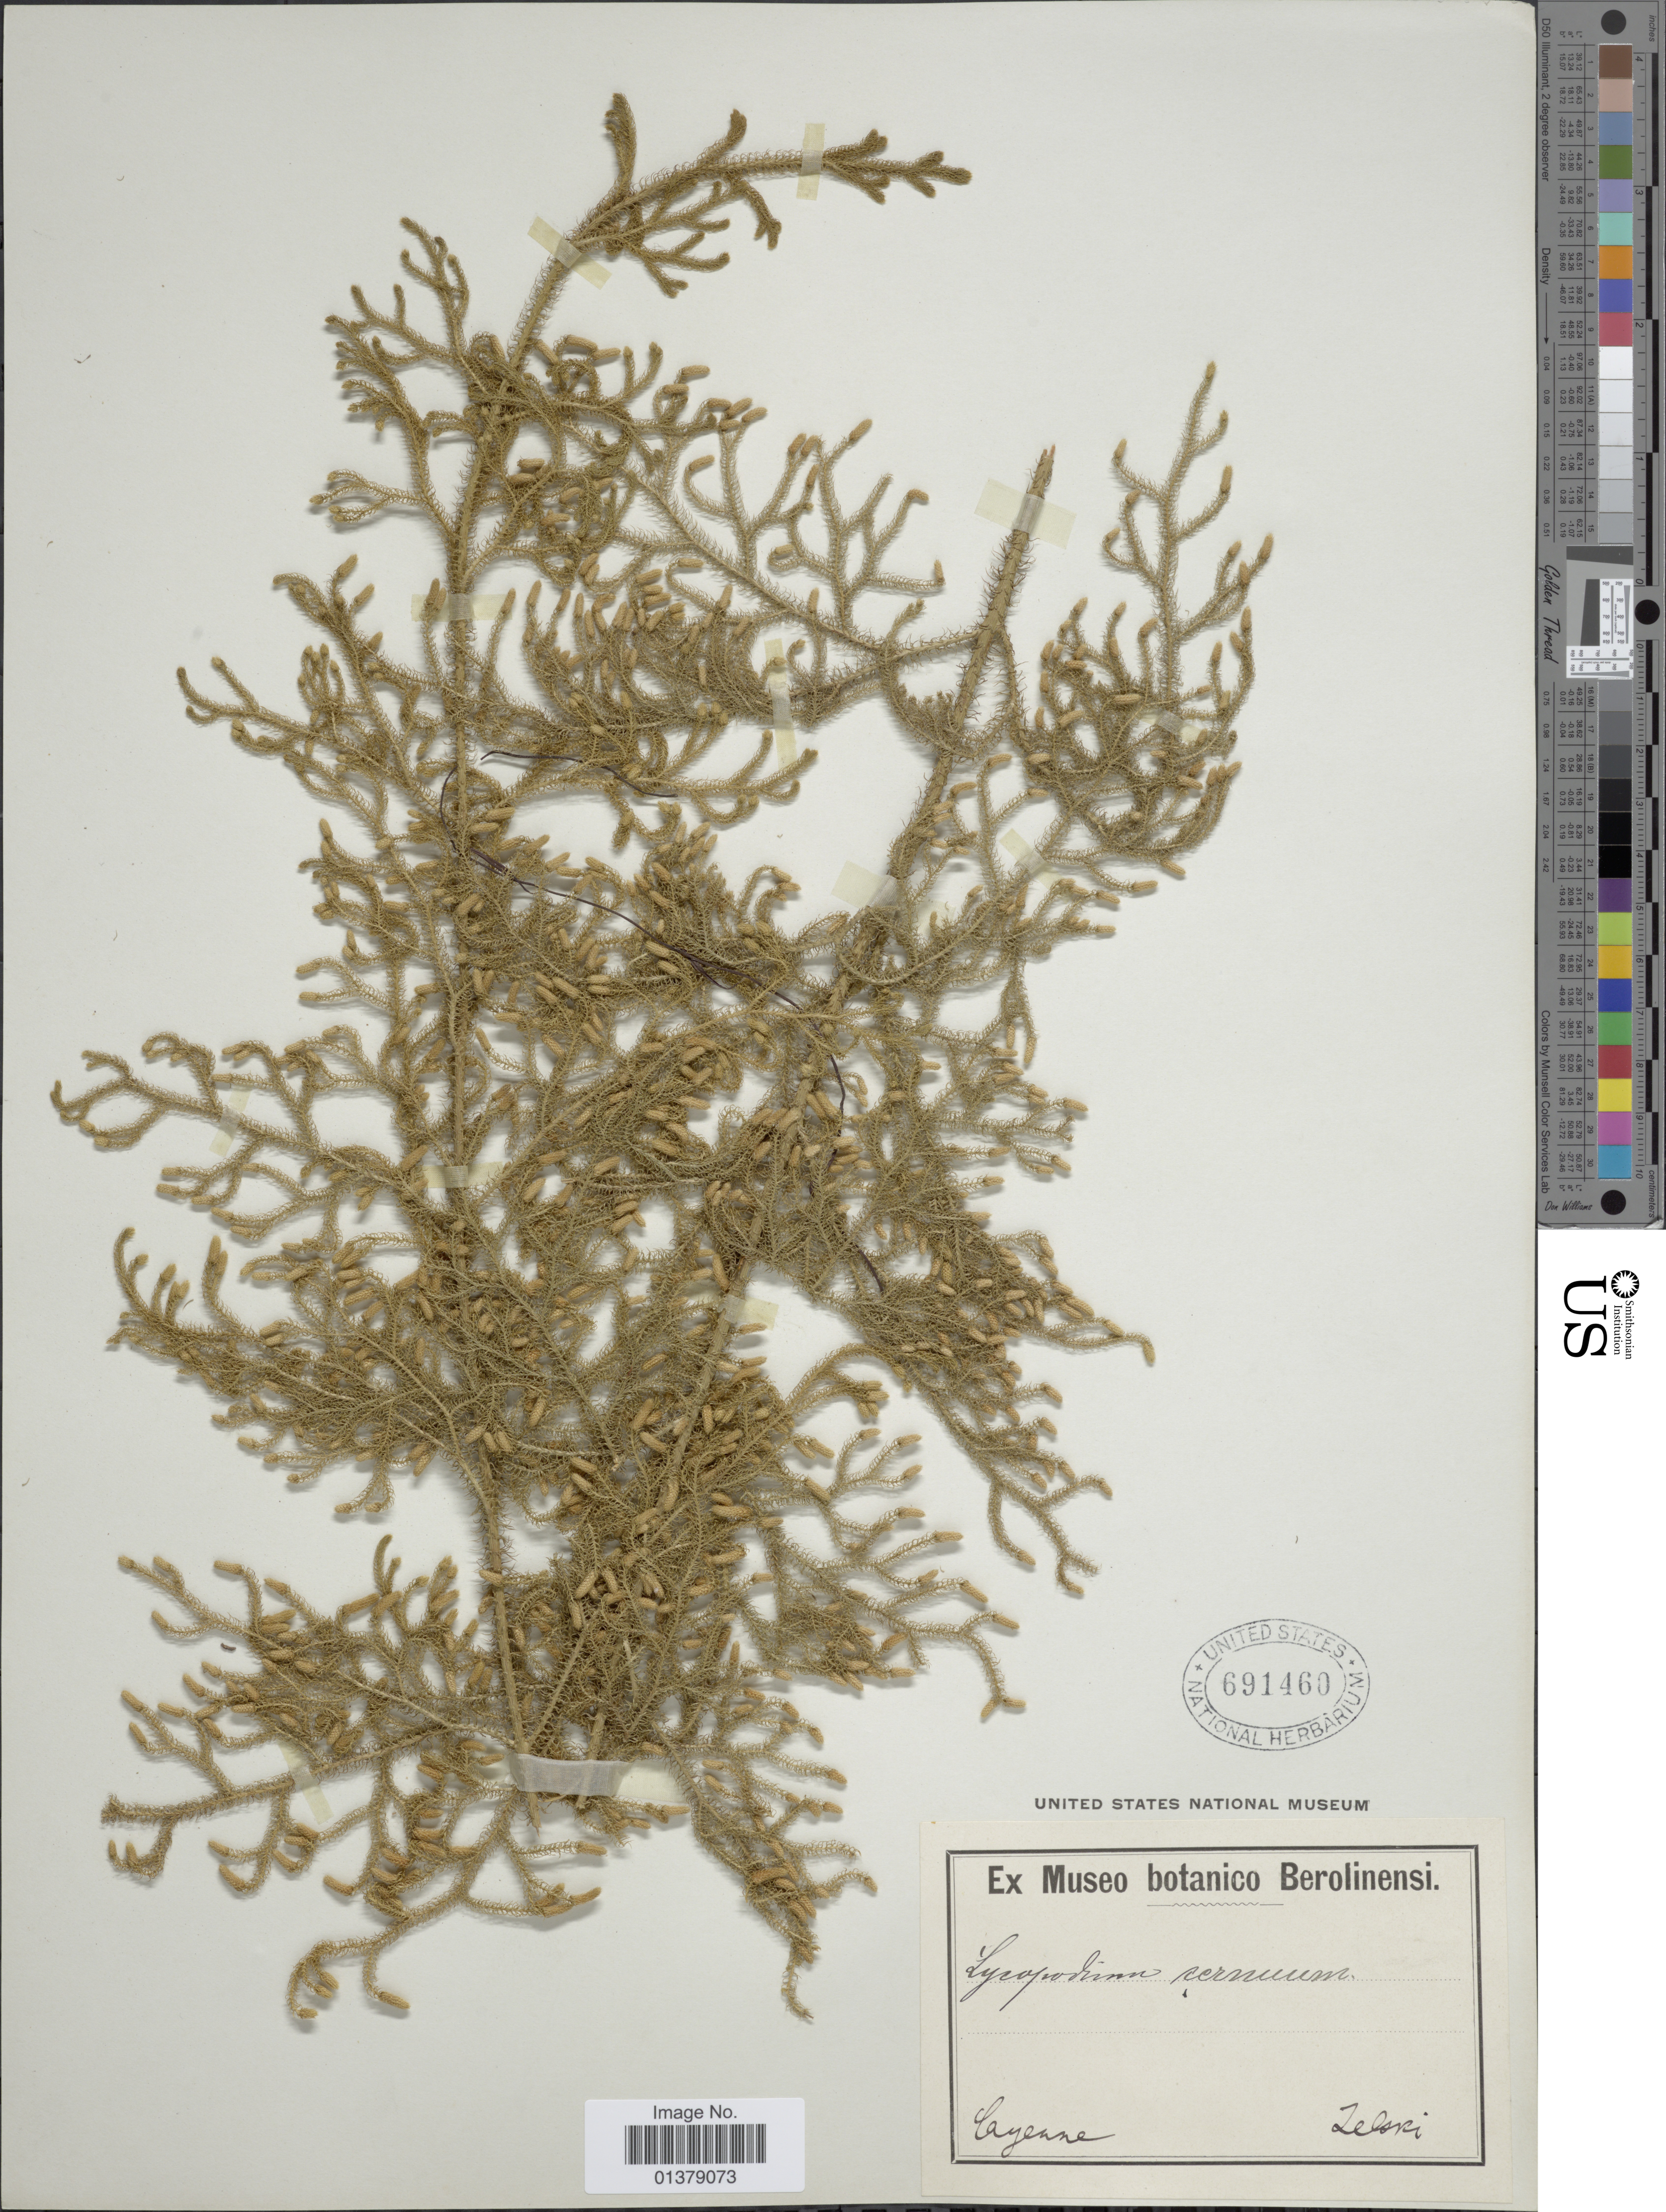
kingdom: Plantae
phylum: Tracheophyta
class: Lycopodiopsida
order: Lycopodiales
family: Lycopodiaceae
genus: Palhinhaea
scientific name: Palhinhaea cernua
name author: (L.) Vasc. & Franco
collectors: C. von Jelski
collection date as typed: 1865 to1869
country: French Guiana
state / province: Cayenne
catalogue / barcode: US 691460